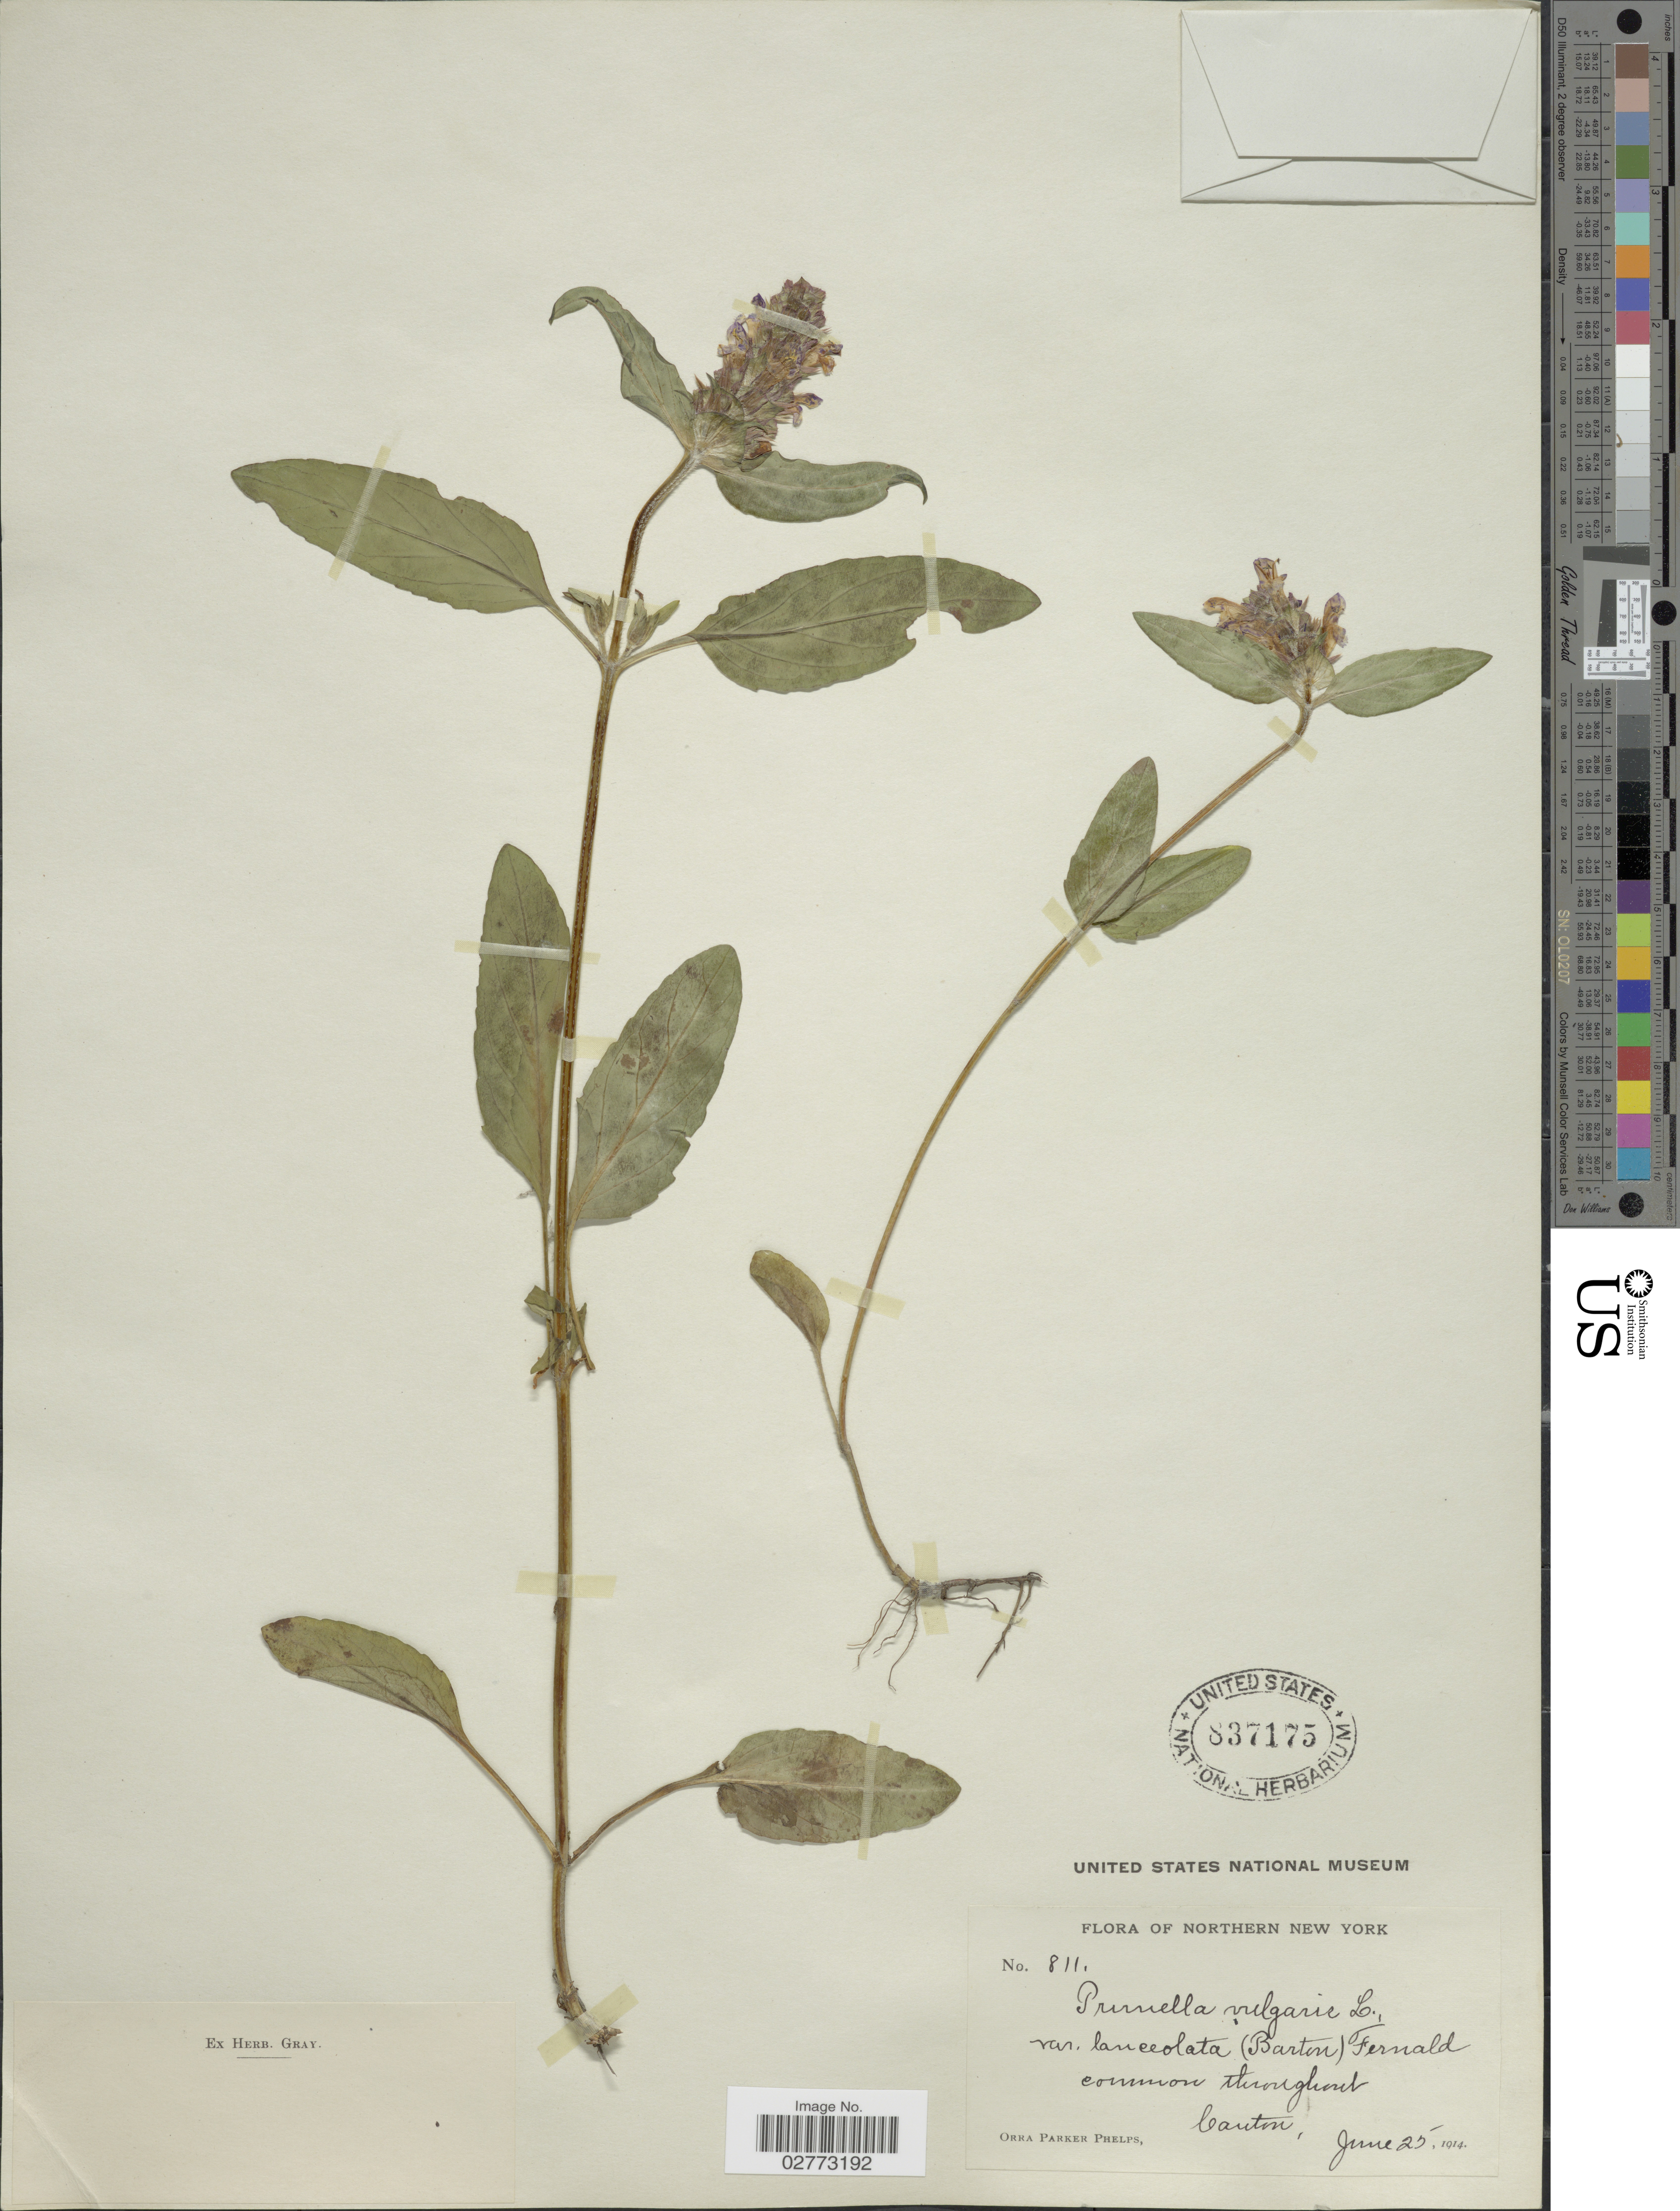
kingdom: Plantae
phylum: Tracheophyta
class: Magnoliopsida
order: Lamiales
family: Lamiaceae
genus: Prunella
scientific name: Prunella vulgaris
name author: L.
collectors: O. P. Phelps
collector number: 811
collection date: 1914-06-25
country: United States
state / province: New York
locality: Northern New York, throughout Canton.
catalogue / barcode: US 837175